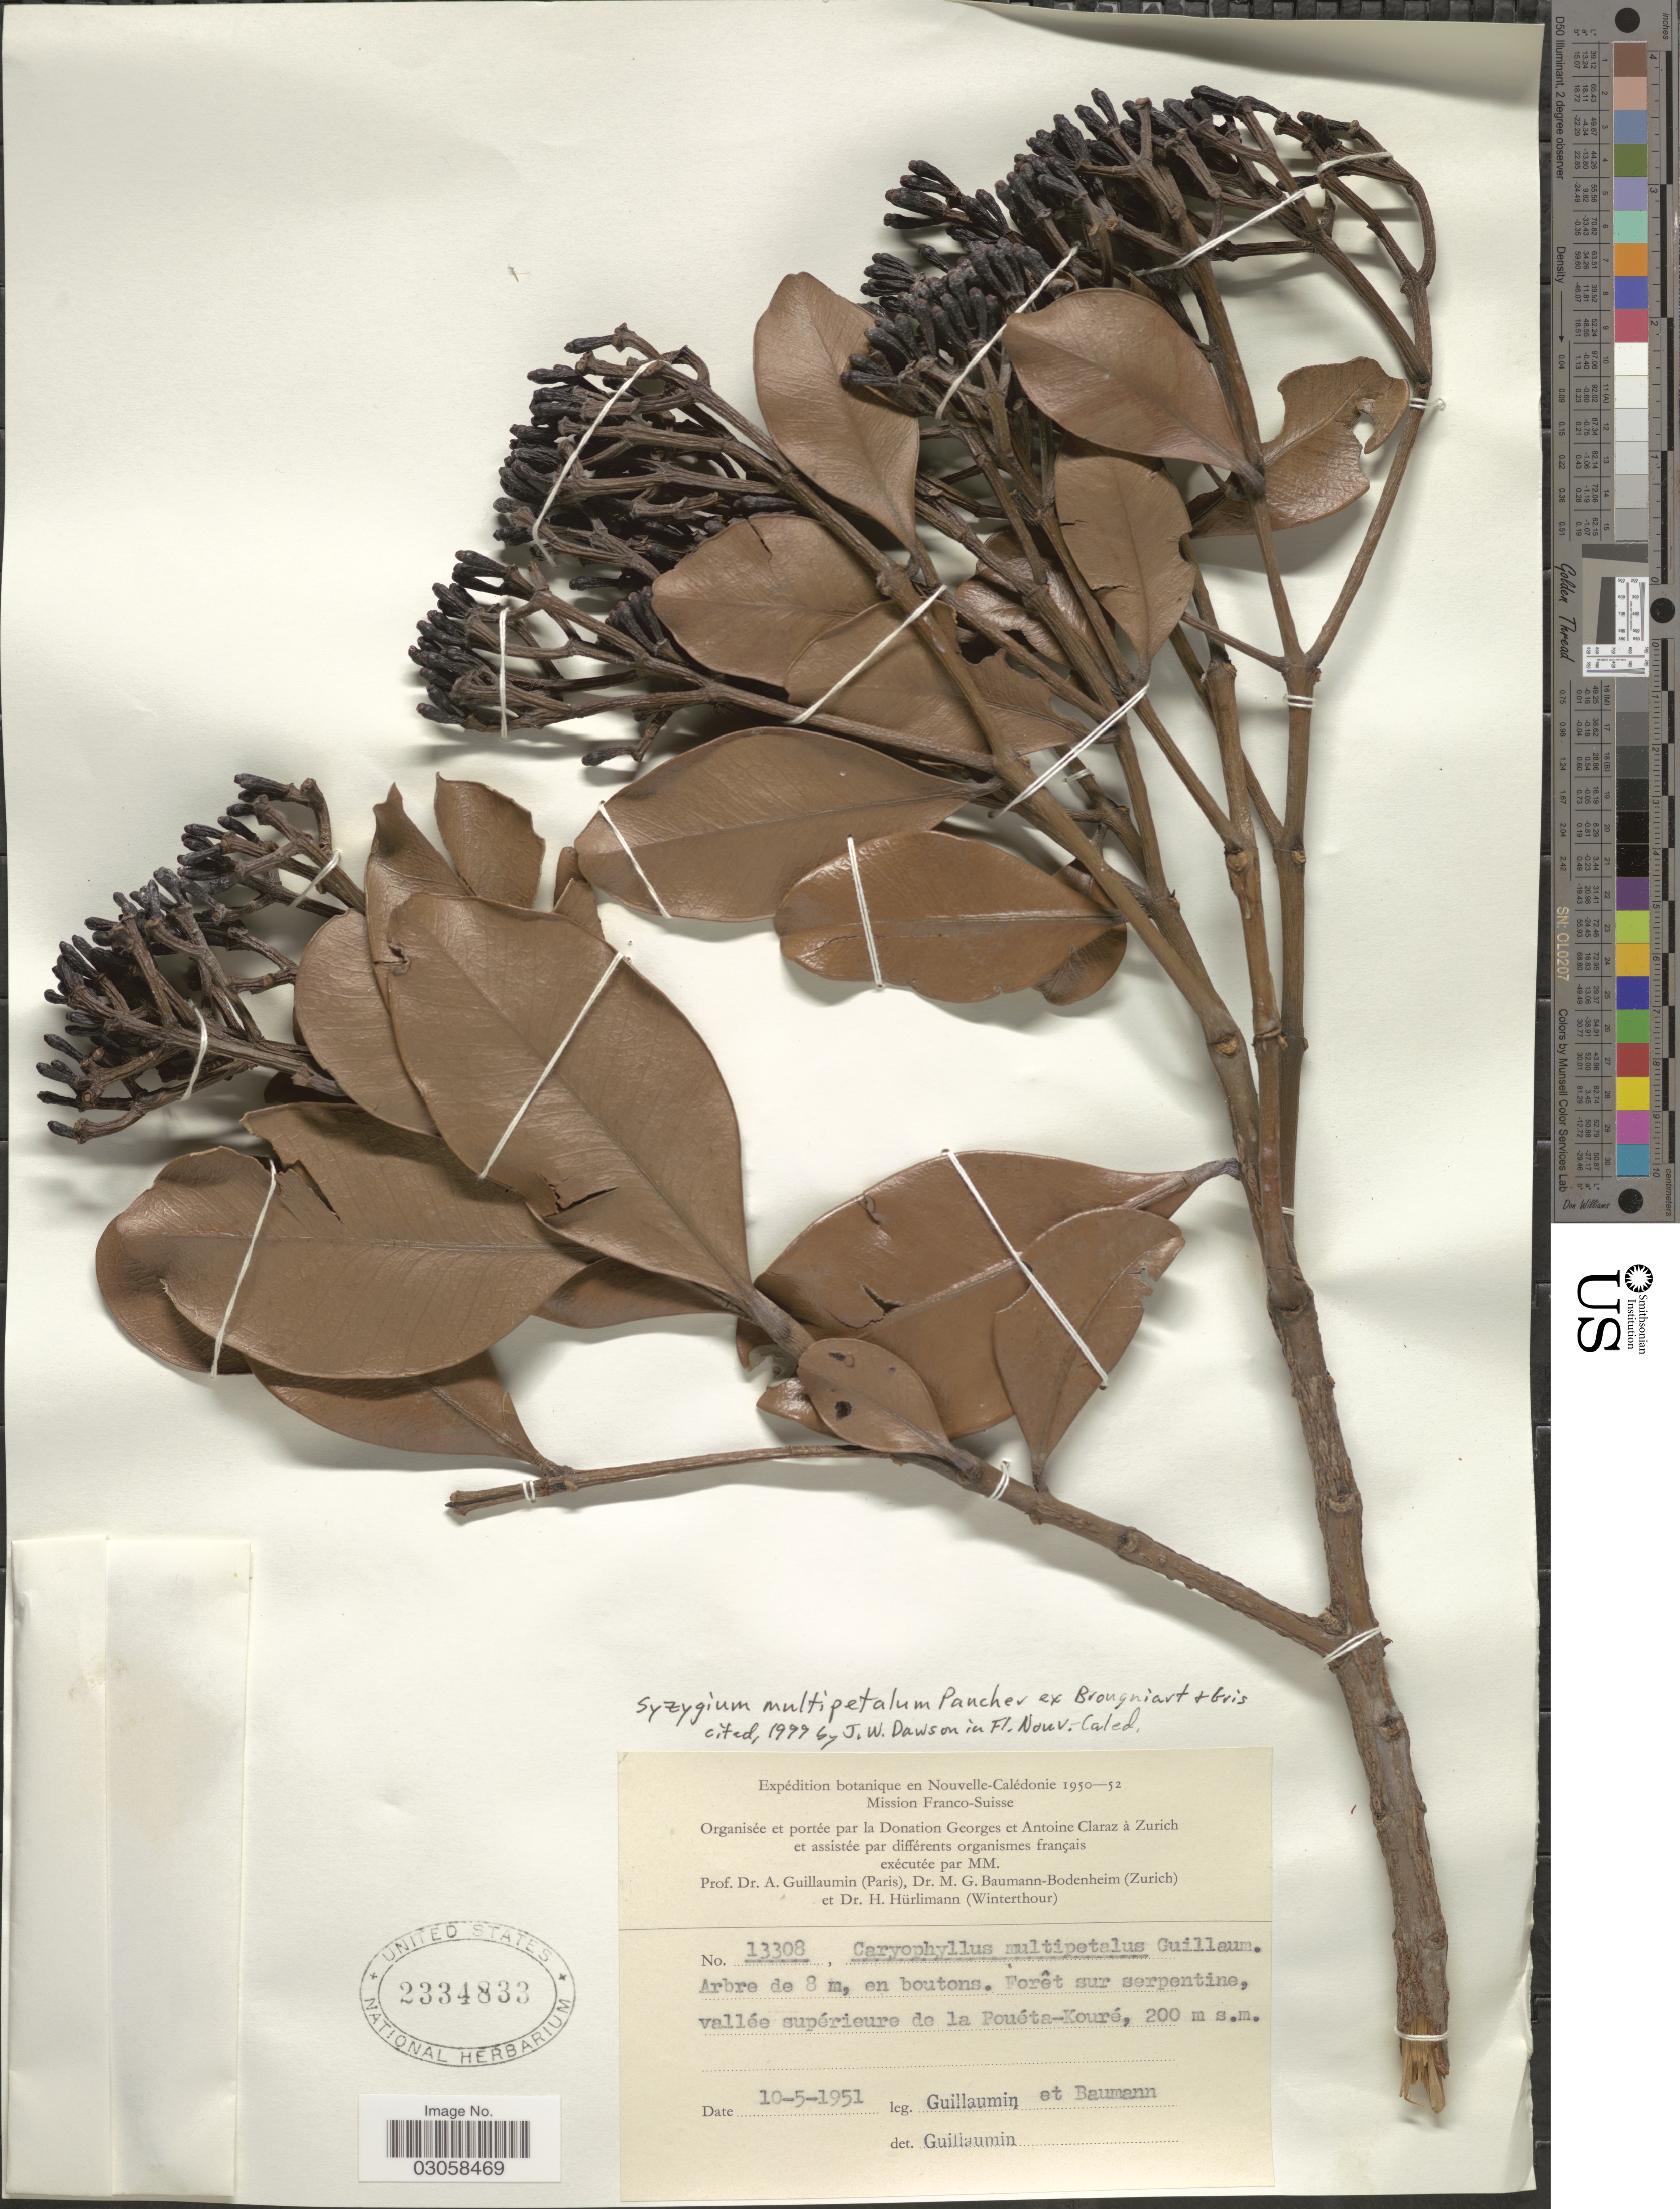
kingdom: Plantae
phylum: Tracheophyta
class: Magnoliopsida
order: Myrtales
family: Myrtaceae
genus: Syzygium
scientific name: Syzygium multipetalum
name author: Pancher ex Brongn. & Gris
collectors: A. Guillaumin & M. G. Baumann-Bodenheim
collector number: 13308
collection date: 1951-05-10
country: New Caledonia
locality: Nouvelle-Calédonie. Forêt sur serpentine, vallée supérieure de la Pouéta-Kouré.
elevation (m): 200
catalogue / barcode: US 2334833